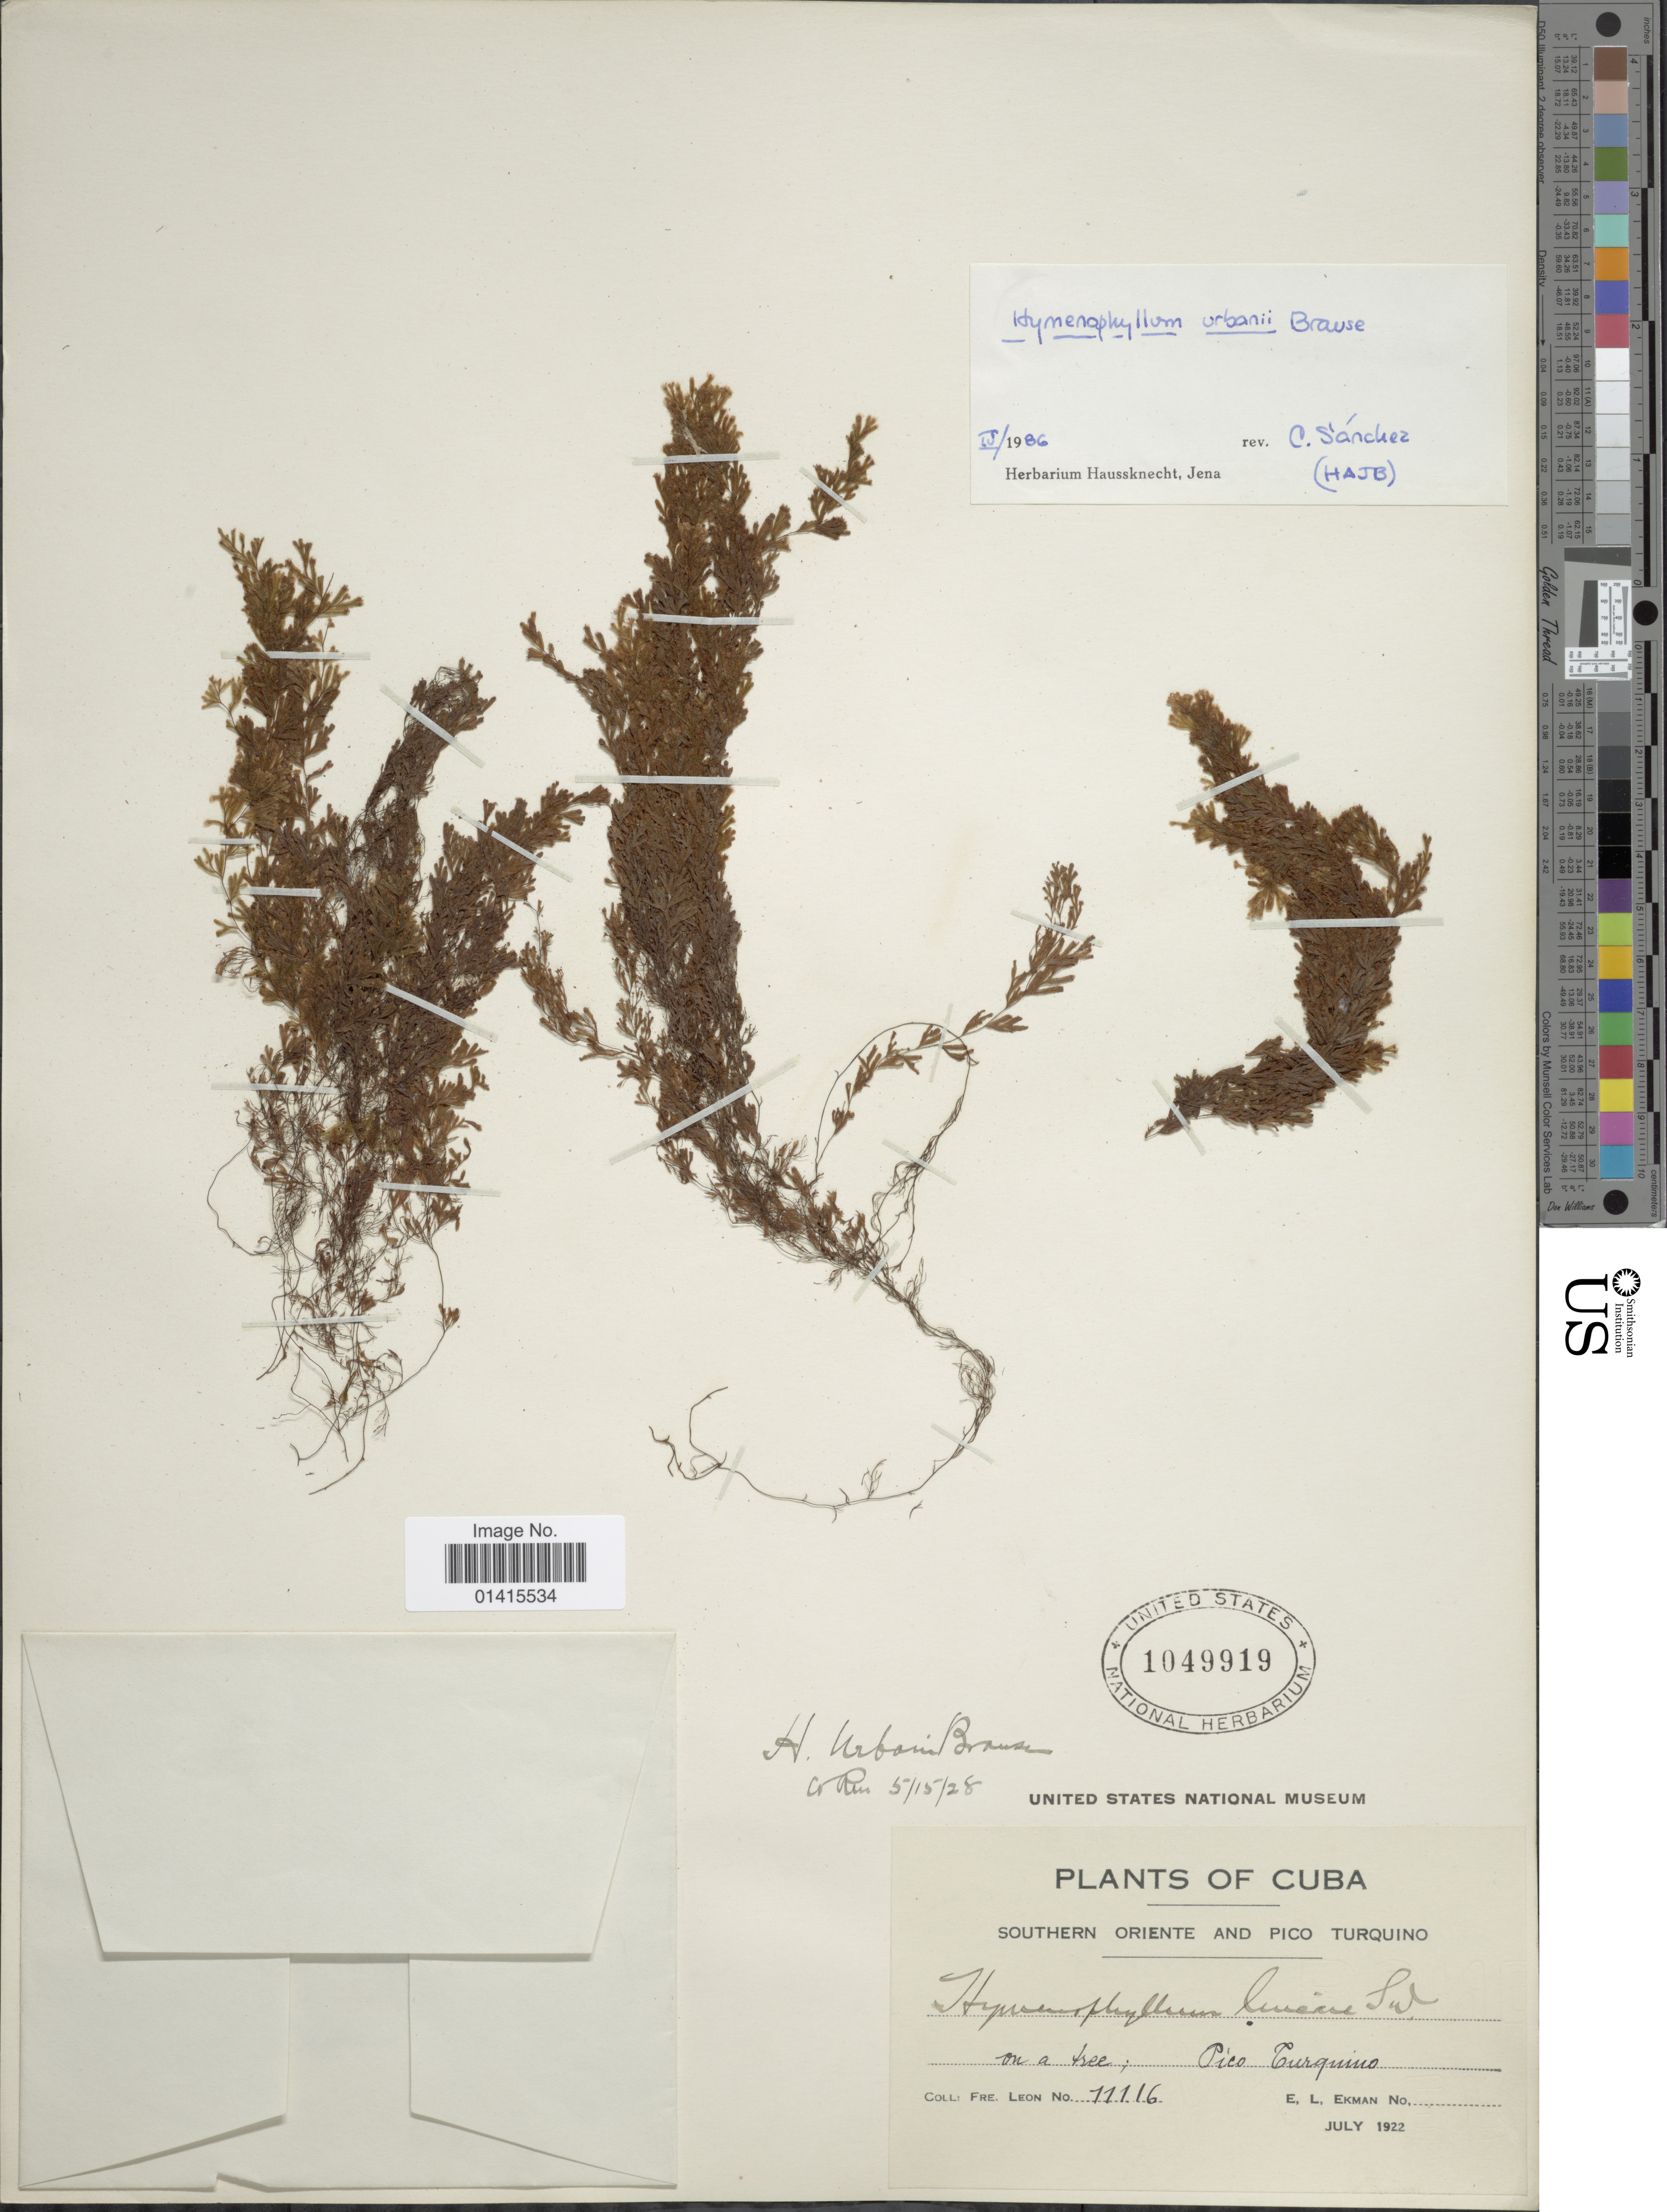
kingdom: Plantae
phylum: Tracheophyta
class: Polypodiopsida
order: Hymenophyllales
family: Hymenophyllaceae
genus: Hymenophyllum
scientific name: Hymenophyllum urbanii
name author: Brause in Urb.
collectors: F. Leon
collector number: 11116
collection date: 1922-07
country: Cuba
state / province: Oriente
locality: Southern Oriente and Pico Turquino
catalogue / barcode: US 1049919